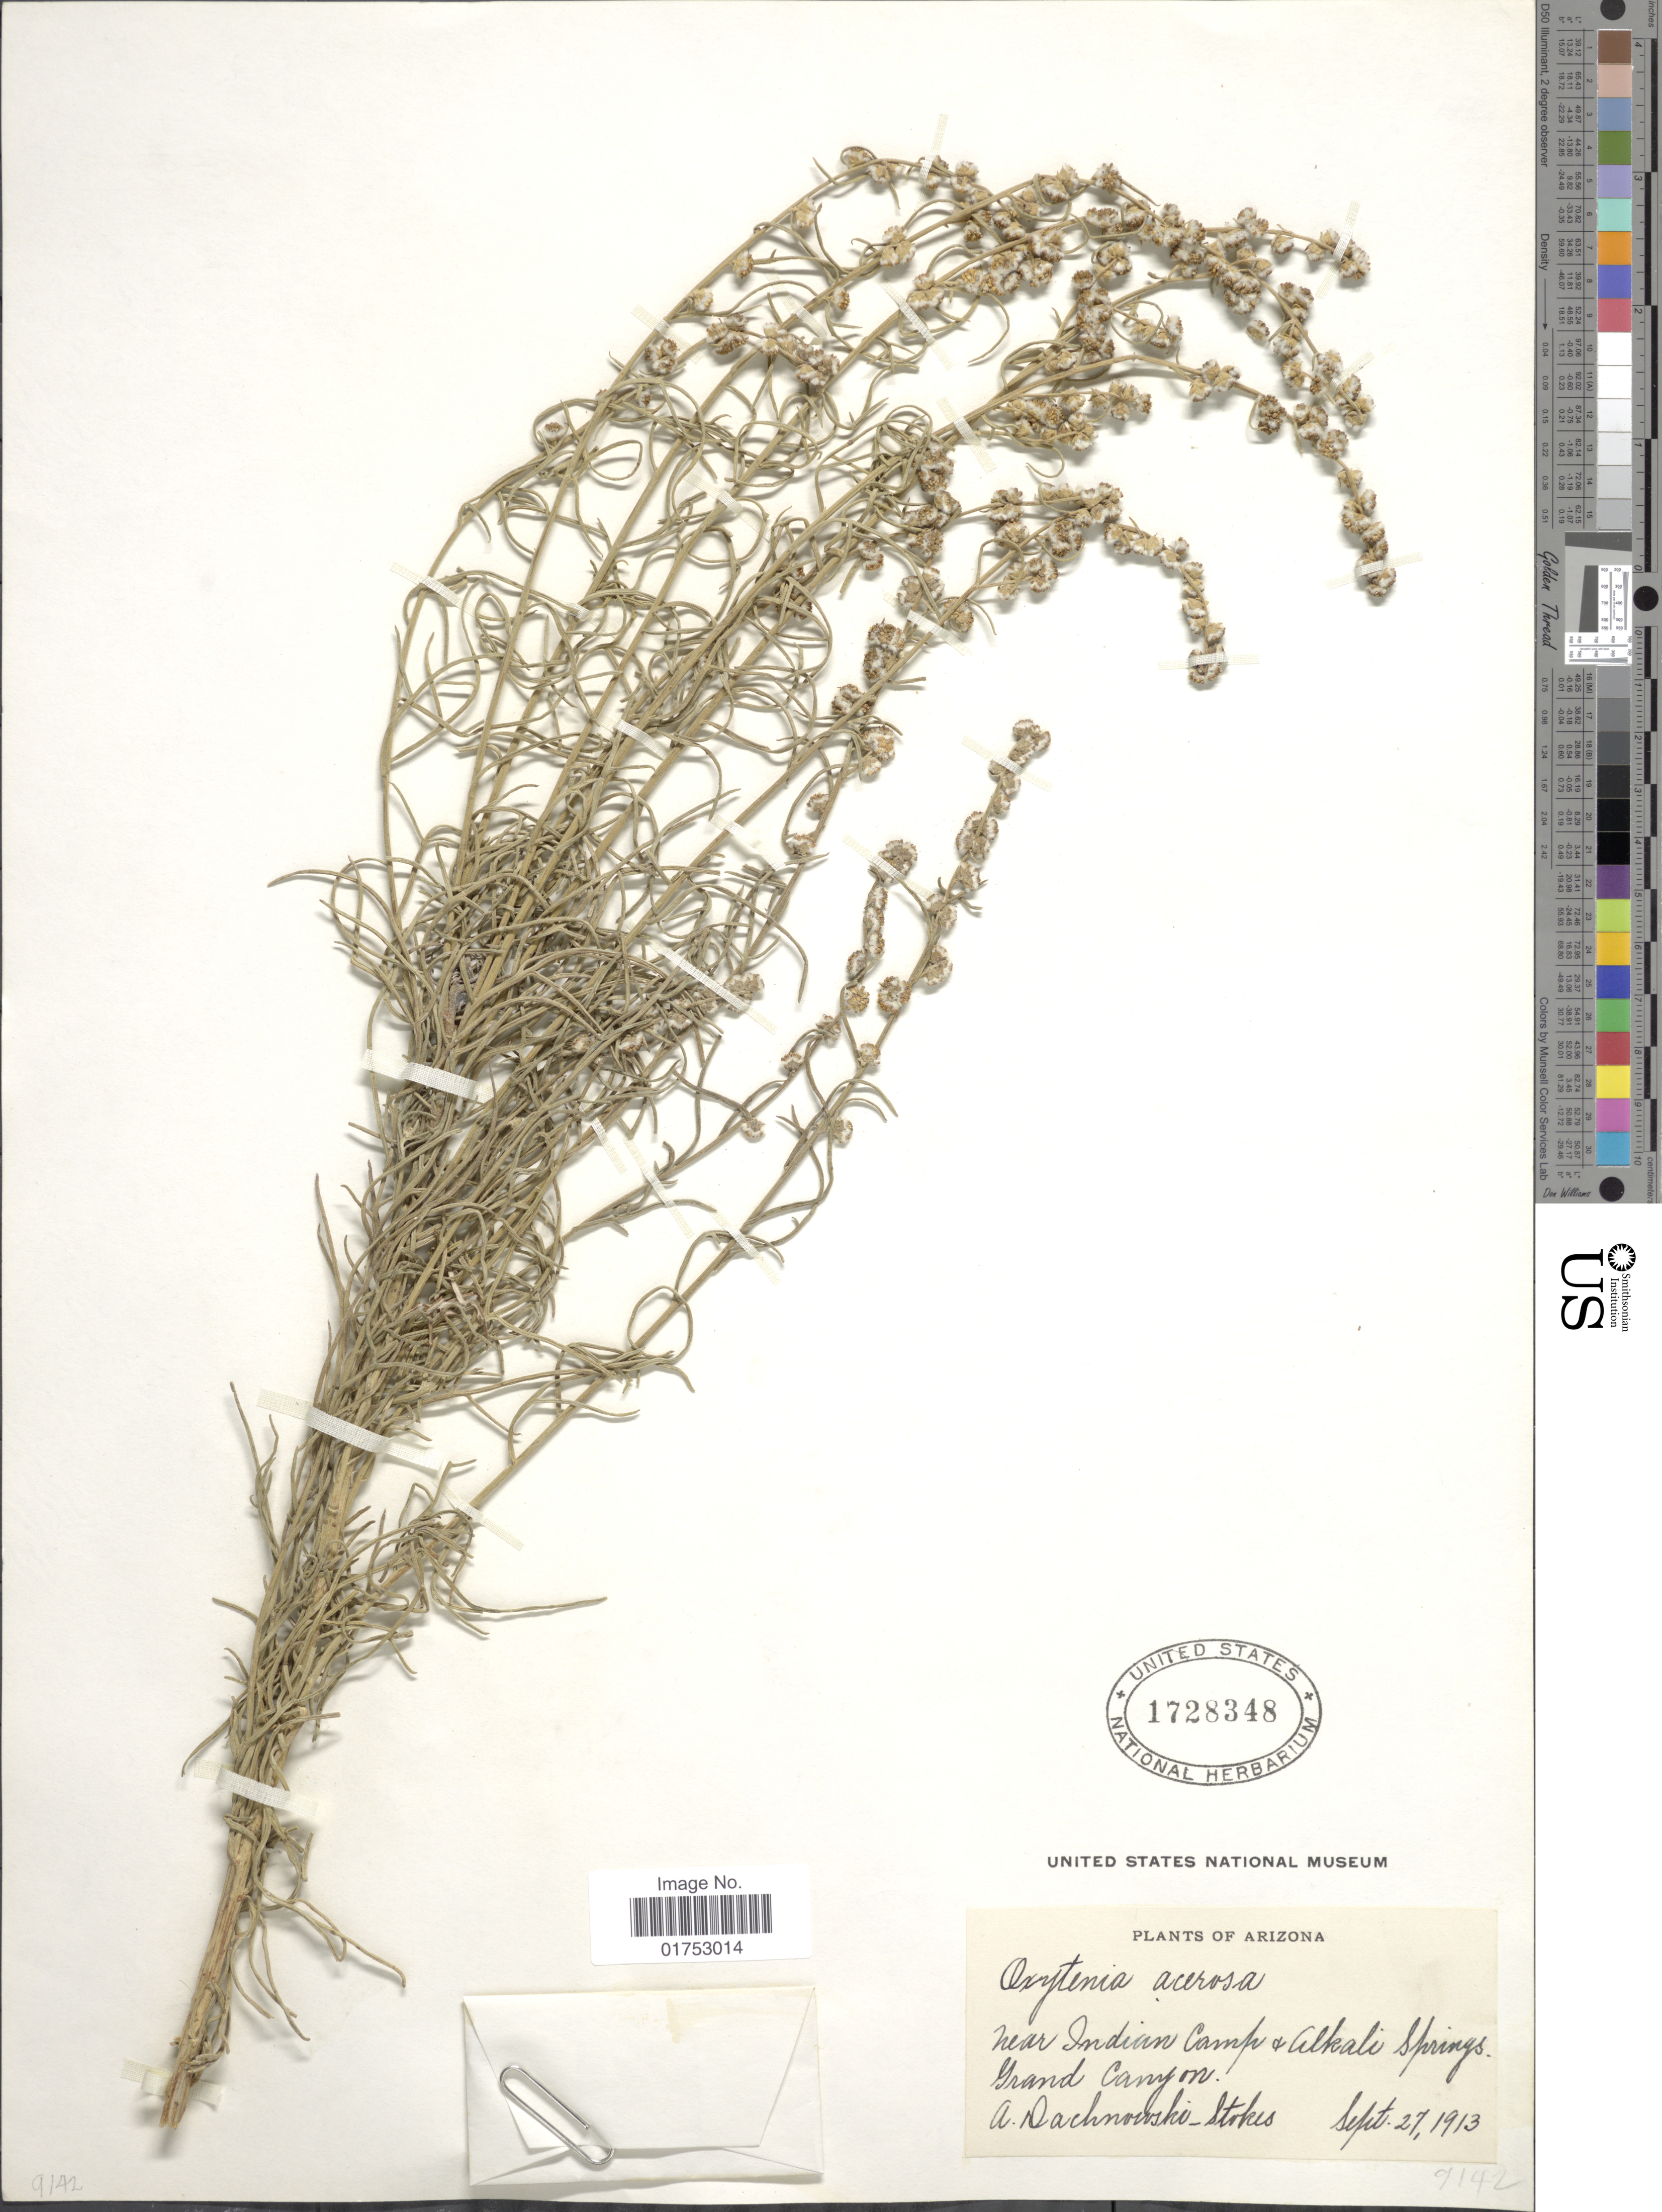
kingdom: Plantae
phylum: Tracheophyta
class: Magnoliopsida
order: Asterales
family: Asteraceae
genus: Oxytenia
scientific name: Oxytenia acerosa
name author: Nutt.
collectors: A. P. Dachnowski-Stokes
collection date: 1913-09-27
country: United States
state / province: Arizona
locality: Near Indian Camp + Alkali Springs, Grand Canyon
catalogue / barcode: US 1728348